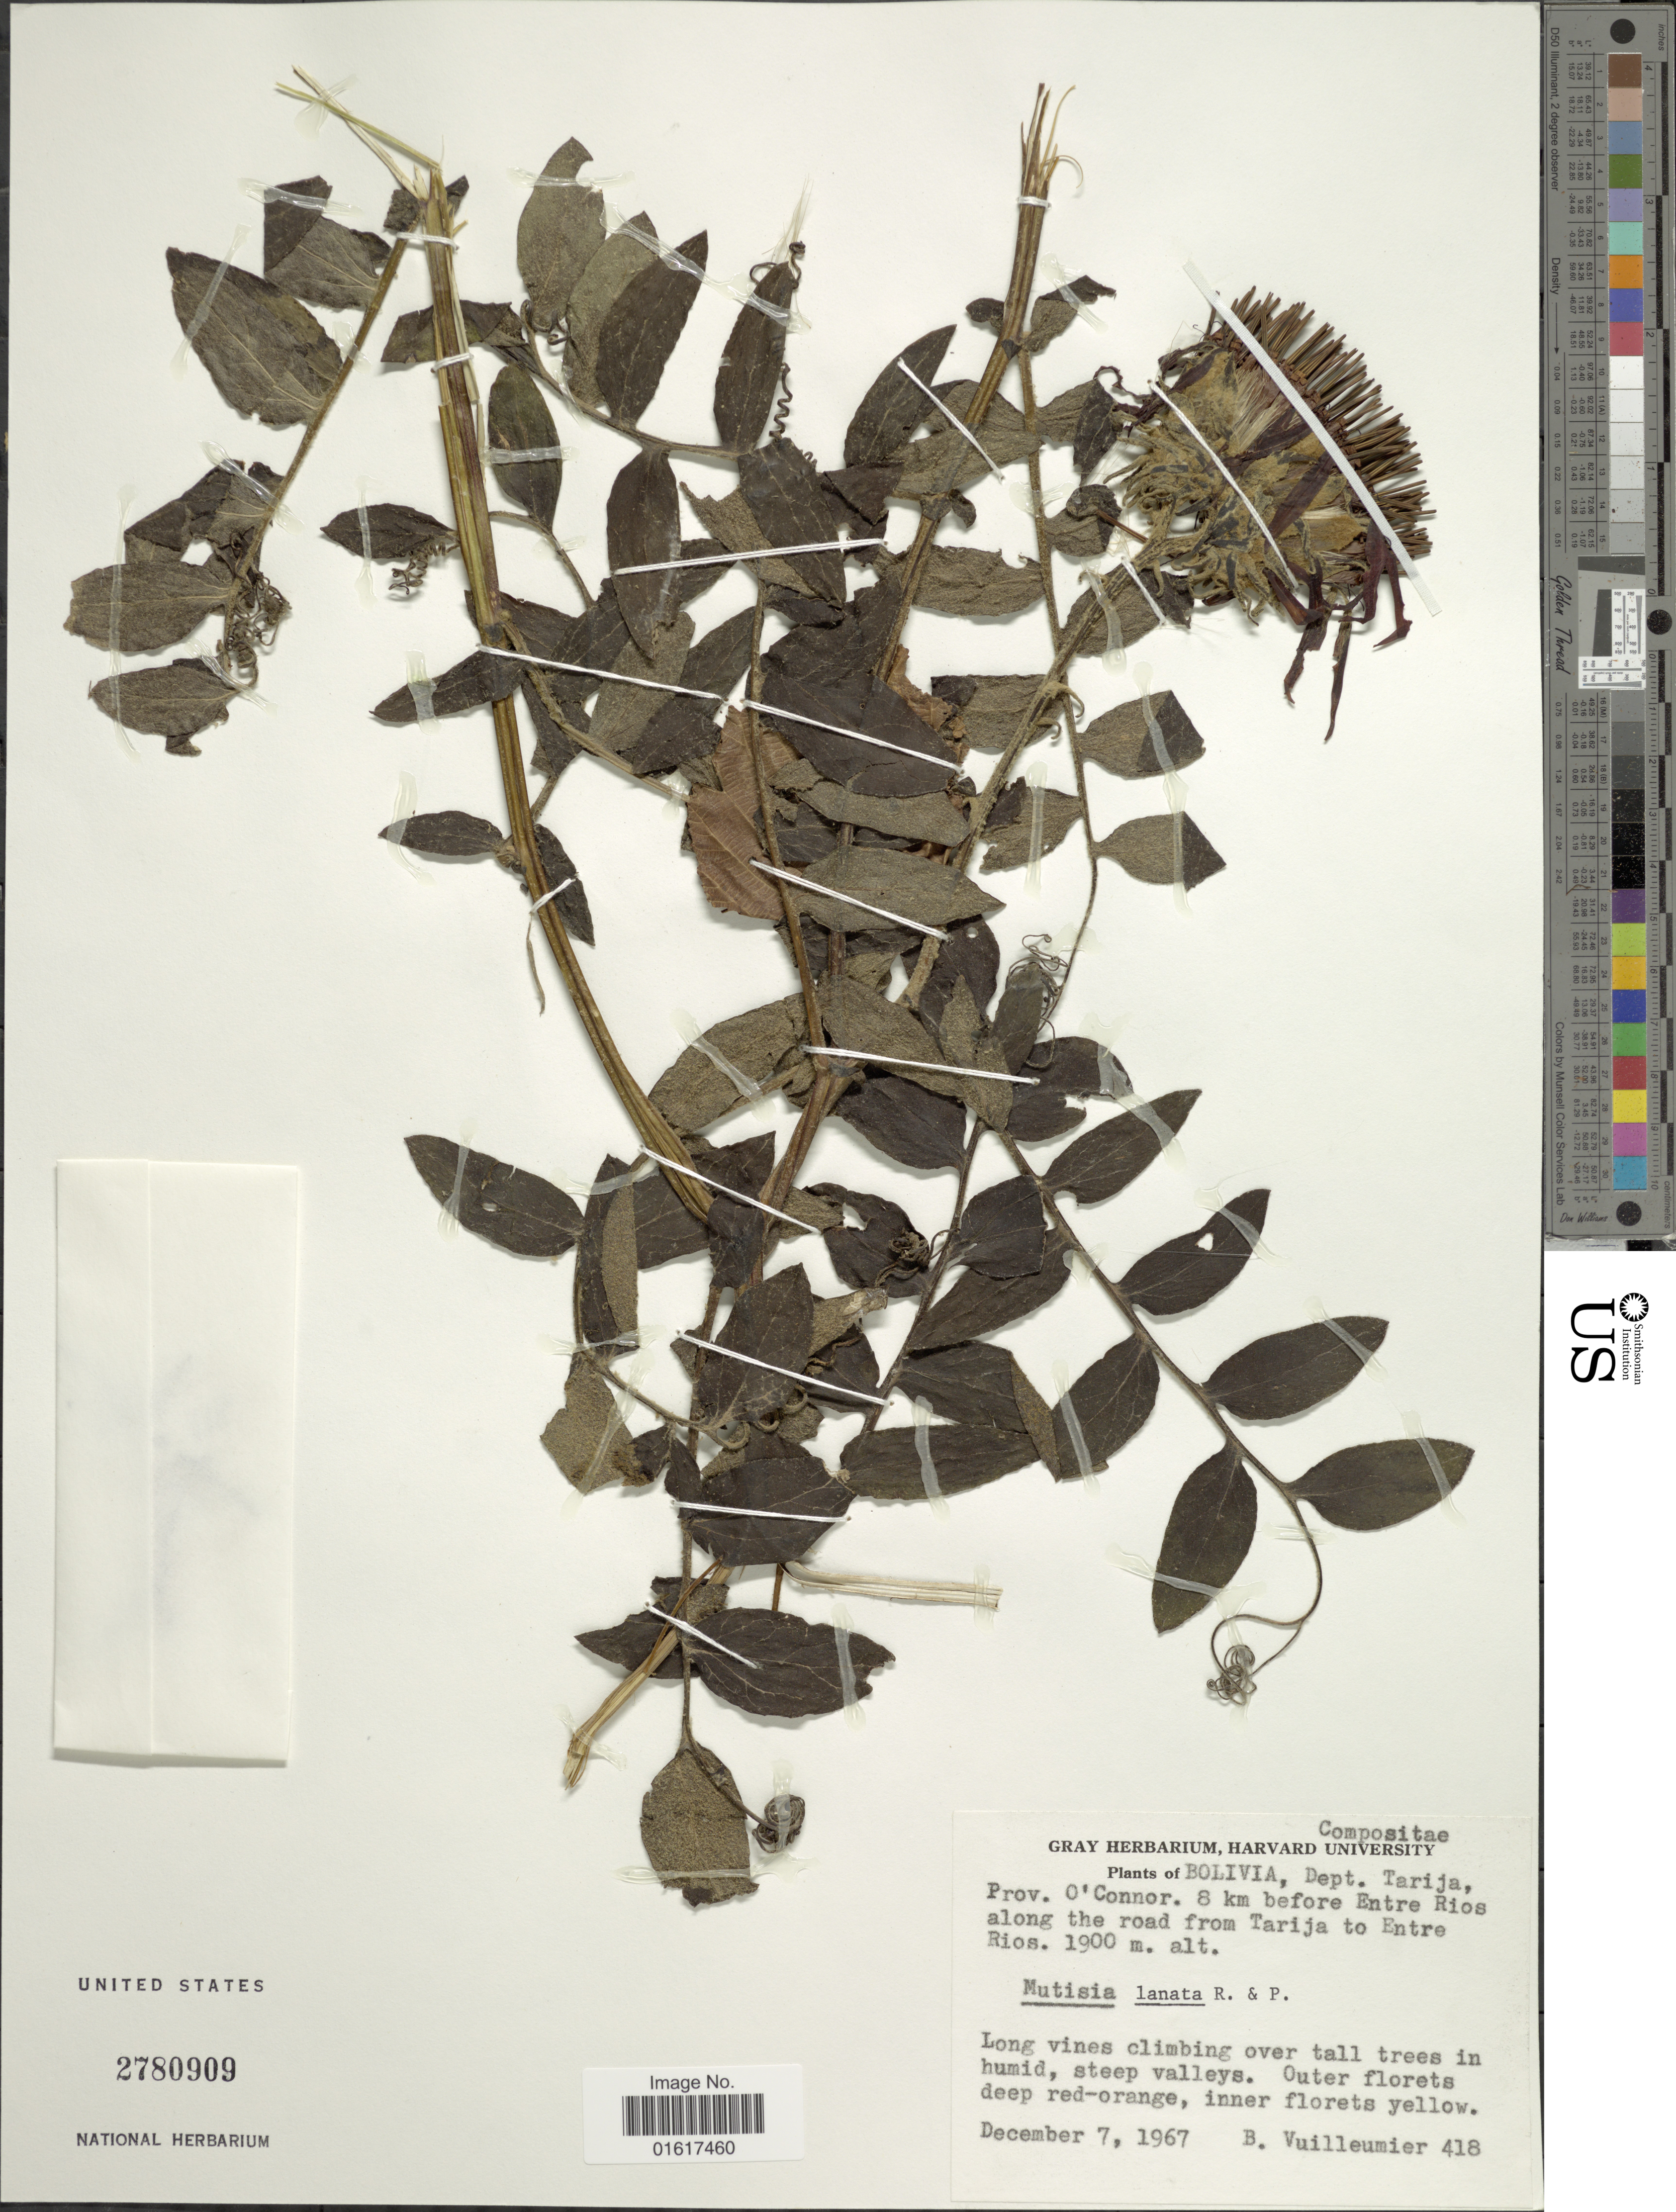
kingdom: Plantae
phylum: Tracheophyta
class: Magnoliopsida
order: Asterales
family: Asteraceae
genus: Mutisia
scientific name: Mutisia lanata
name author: Ruiz & Pav.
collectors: B. Vuilleumier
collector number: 418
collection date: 1967-12-07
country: Bolivia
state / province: Tarija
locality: Prov. O'Connor. 8 km before Entre Rios along the road from Tarija to Entre Rios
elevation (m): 1900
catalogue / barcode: US 2780909